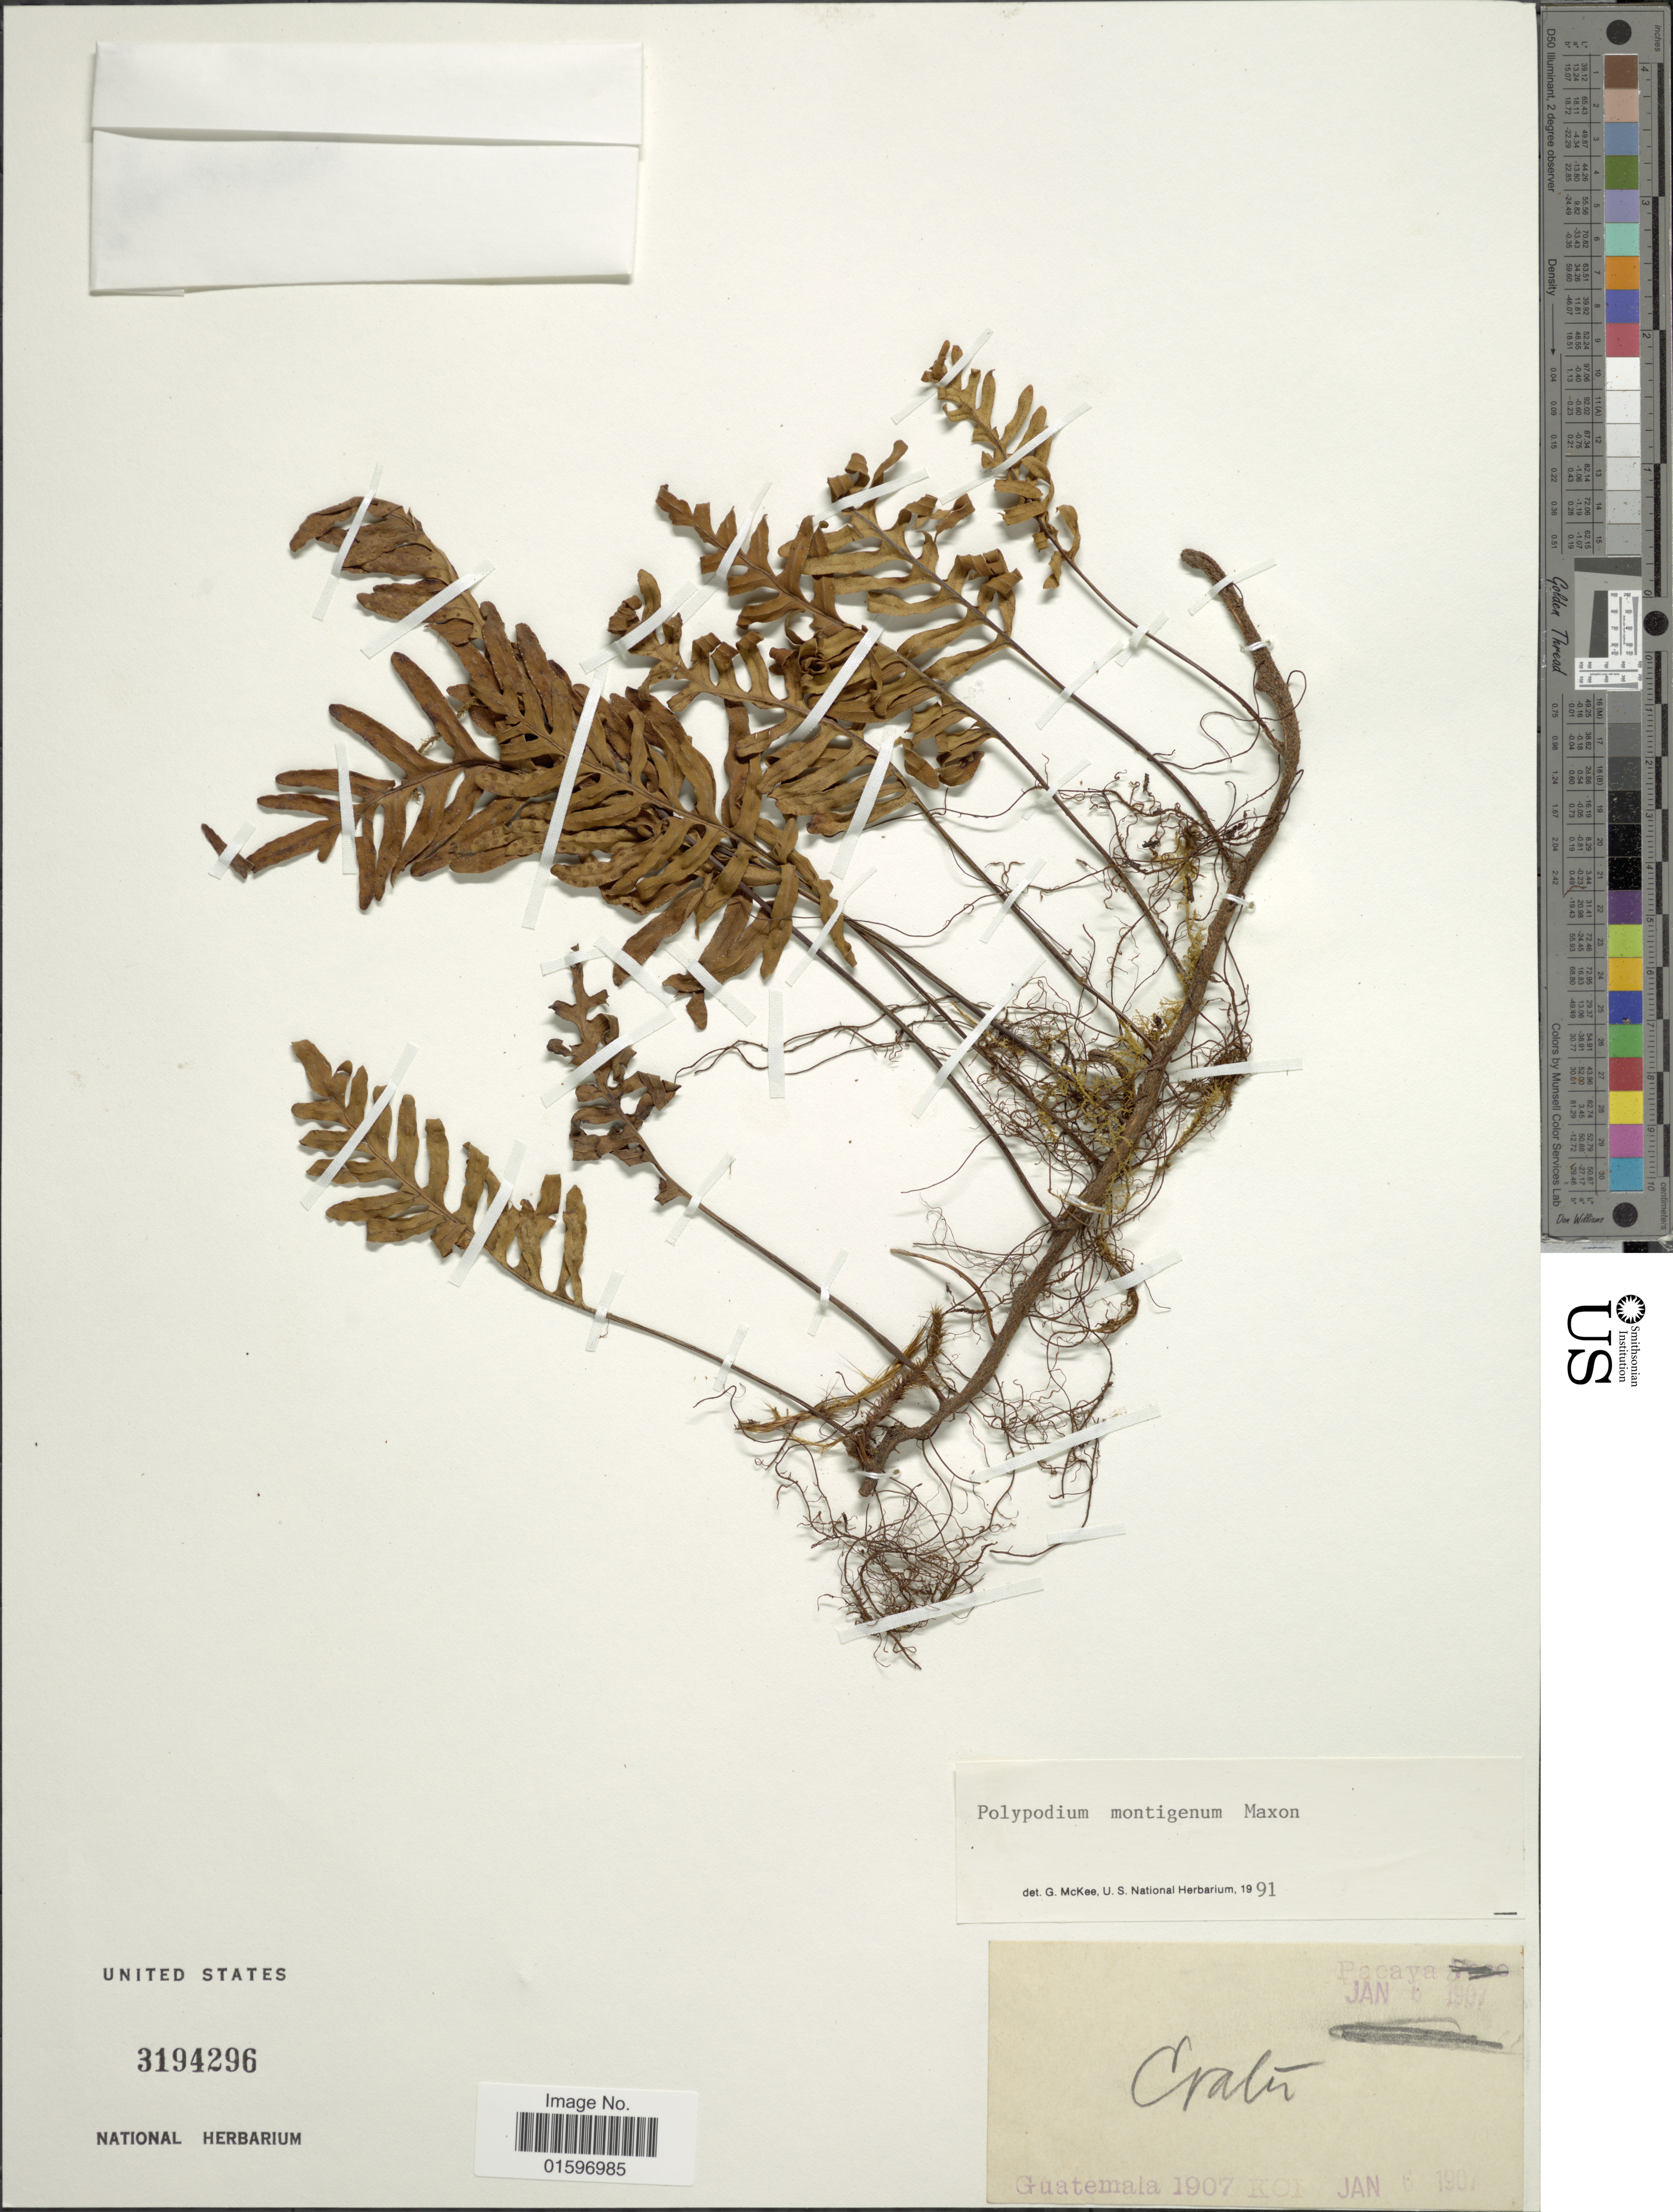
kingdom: Plantae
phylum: Tracheophyta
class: Polypodiopsida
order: Polypodiales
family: Polypodiaceae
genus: Pleopeltis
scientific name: Pleopeltis alansmithii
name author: (R.C. Moran)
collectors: Koi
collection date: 1987-01-06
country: Guatemala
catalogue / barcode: US 3194296